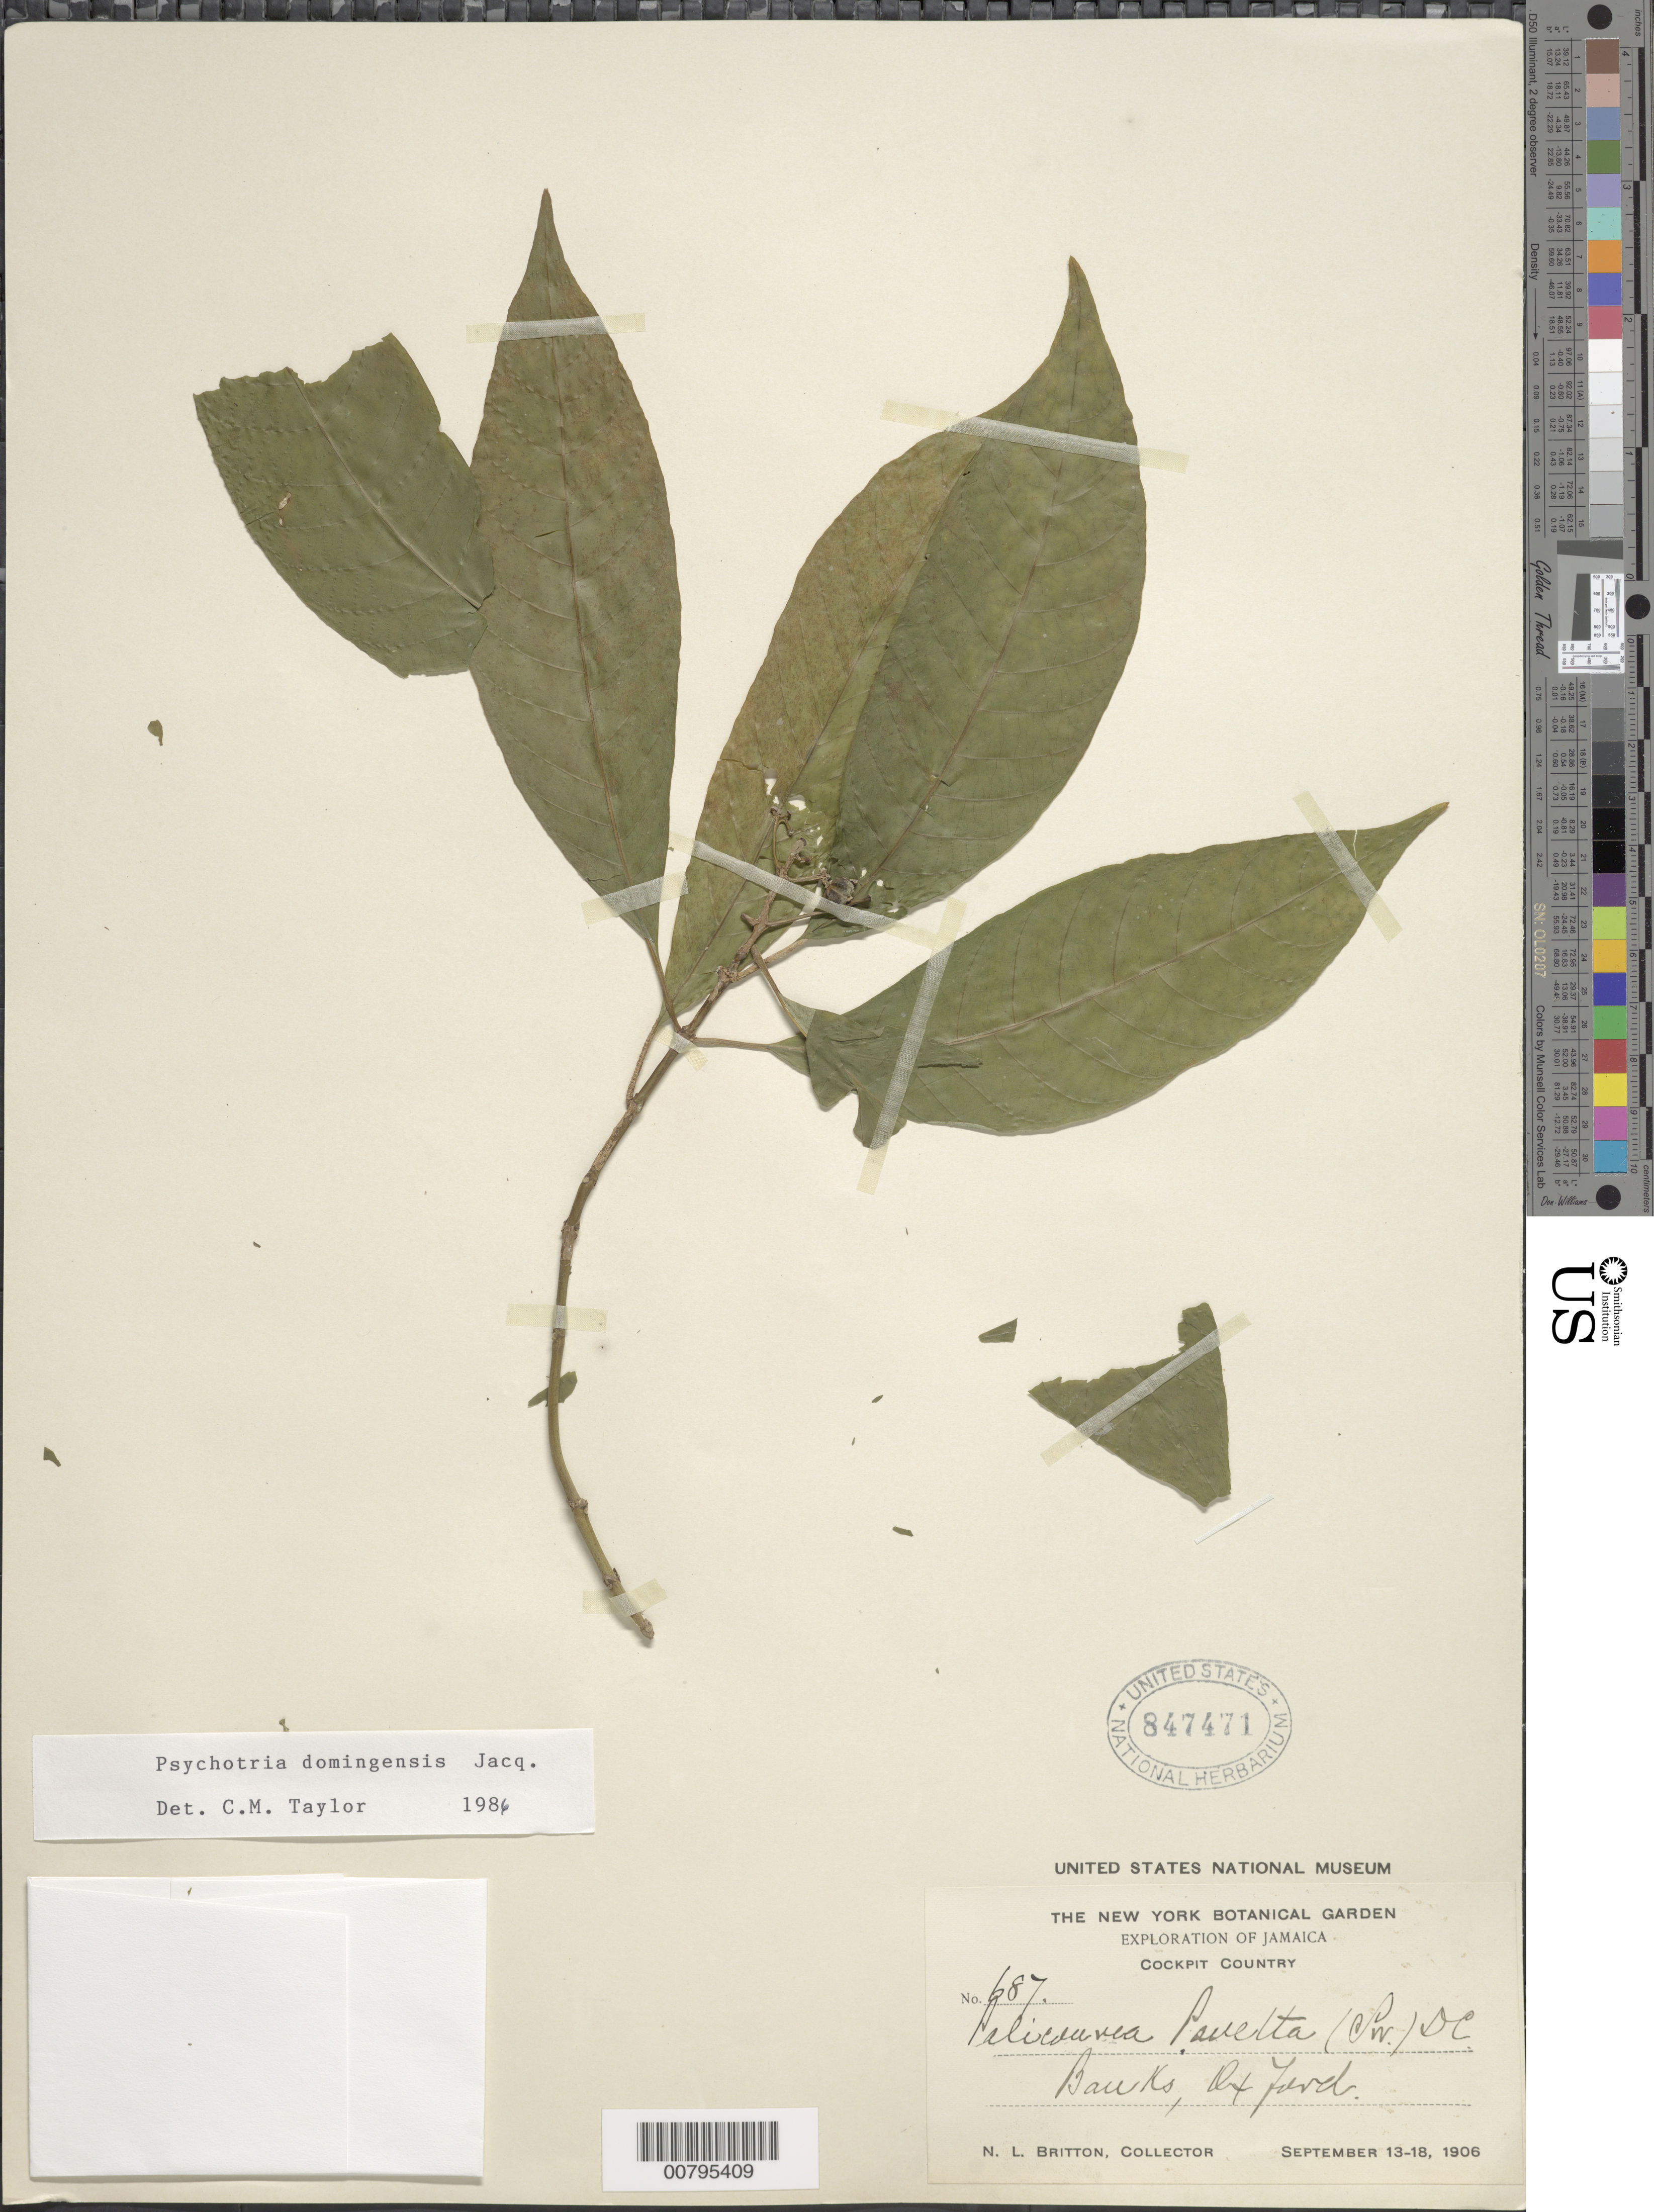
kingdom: Plantae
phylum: Tracheophyta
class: Magnoliopsida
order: Gentianales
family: Rubiaceae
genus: Psychotria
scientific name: Psychotria domingensis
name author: Jacq.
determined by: Taylor, Charlotte M.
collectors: N. Britton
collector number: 687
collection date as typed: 13 Sep 1906 to 18 Sep 1906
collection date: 1906-09-13/1906-09-18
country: Jamaica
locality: Cockpit Country. Oxford.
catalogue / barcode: US 847471